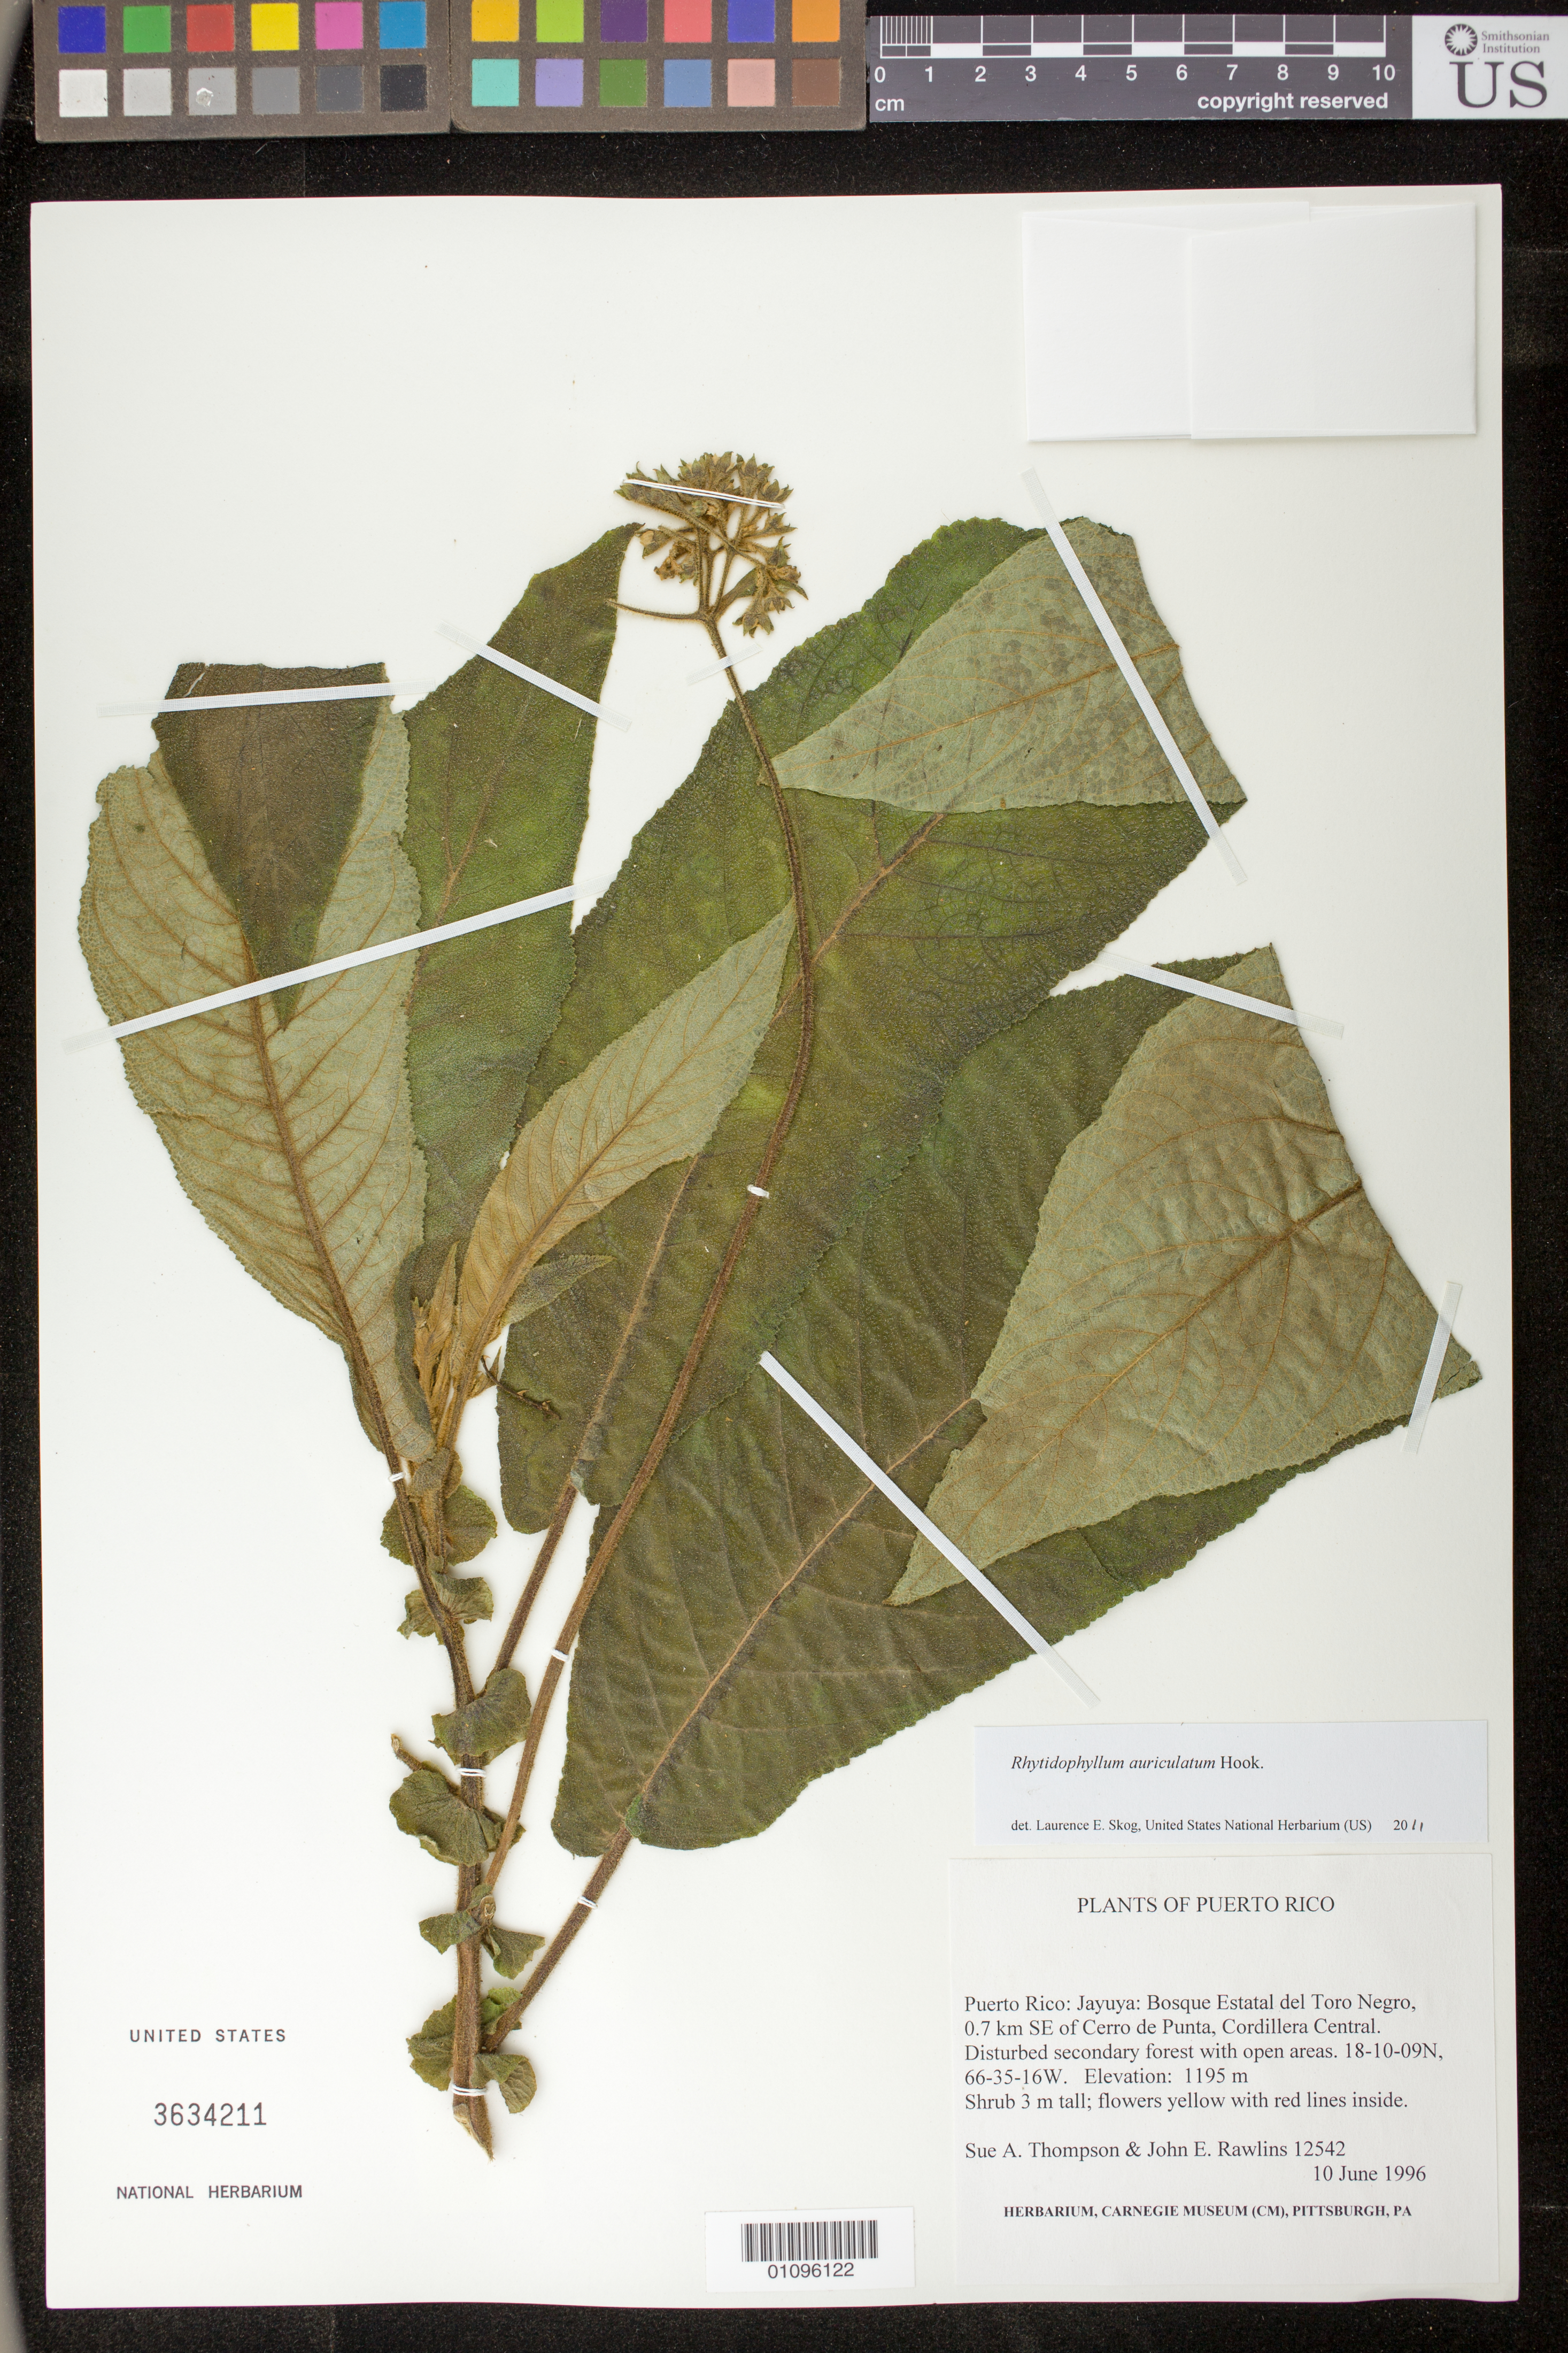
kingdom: Plantae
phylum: Tracheophyta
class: Magnoliopsida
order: Lamiales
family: Gesneriaceae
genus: Rhytidophyllum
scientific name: Rhytidophyllum auriculatum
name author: Hook.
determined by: Skog, Laurence E.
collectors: S. A. Thompson & J. Rawlins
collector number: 12542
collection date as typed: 10 Jun 1996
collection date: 1996-06-10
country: Puerto Rico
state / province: Jayuya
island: Puerto Rico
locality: Bosque Estatal del Toro Negro, 0.7 km SE of Cerro de Punta, Cordillera Central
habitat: Disturbed secondary forest with open areas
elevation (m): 1195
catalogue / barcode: US 3634211